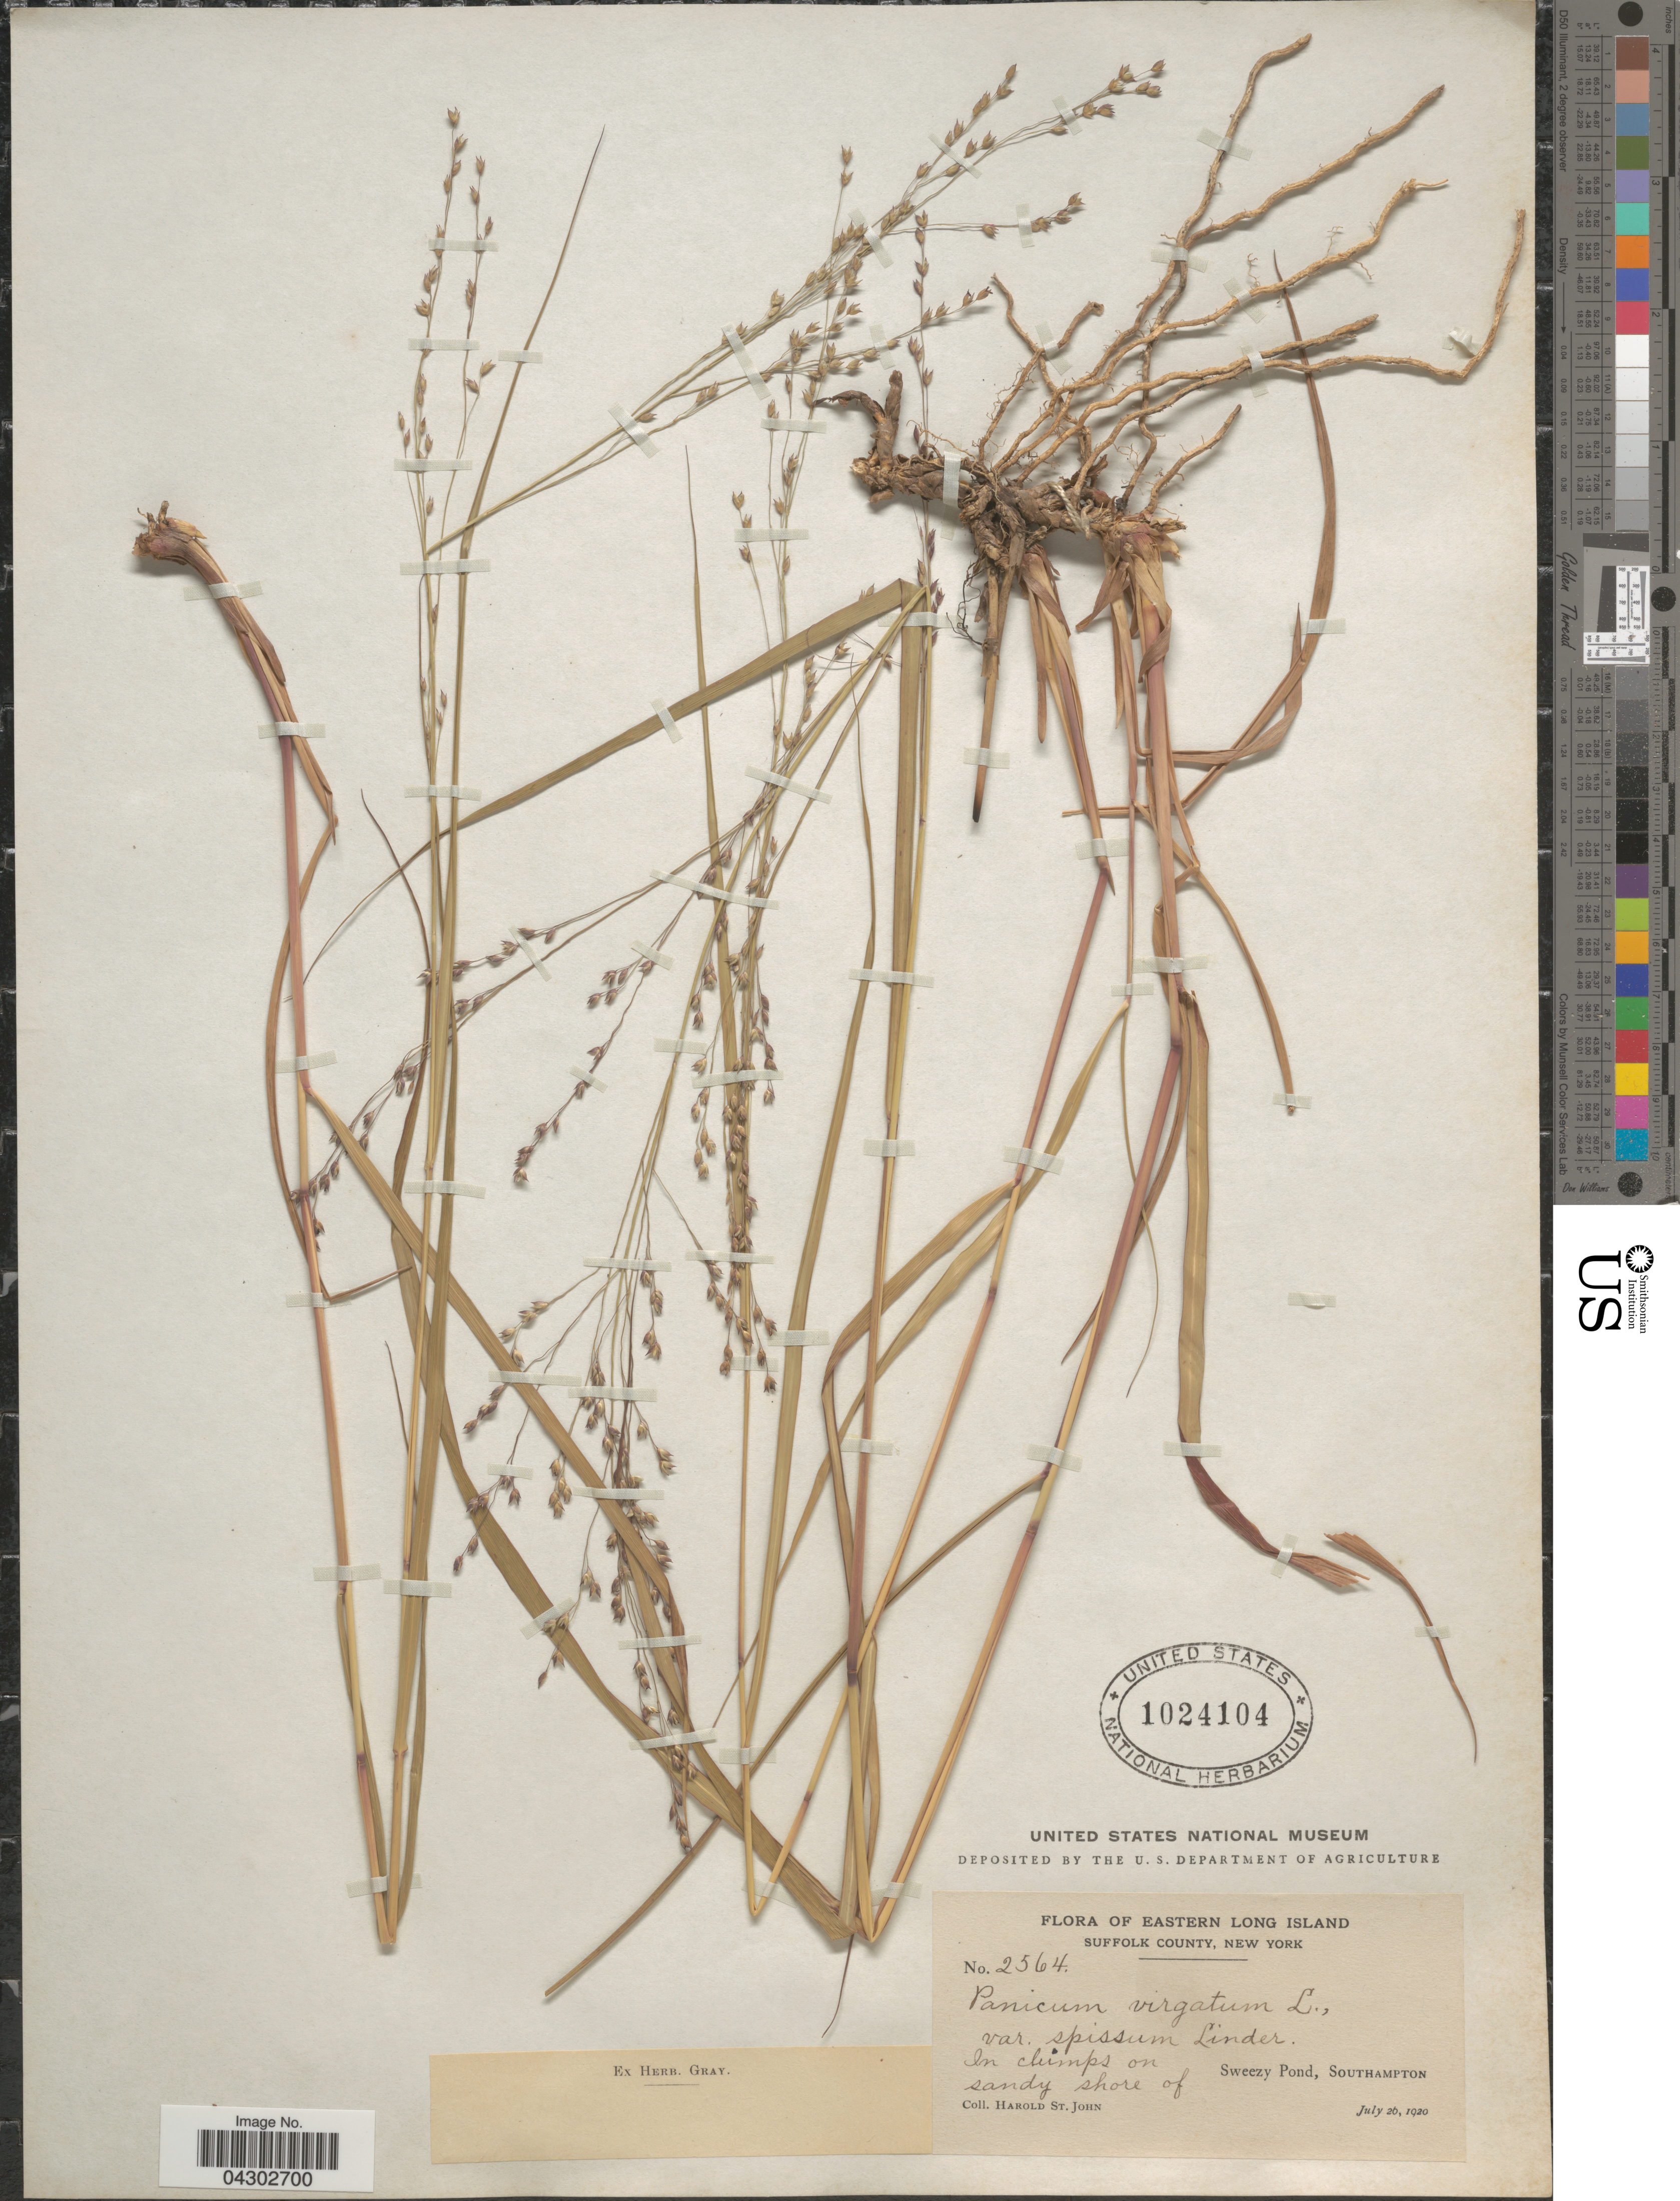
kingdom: Plantae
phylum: Tracheophyta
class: Liliopsida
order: Poales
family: Poaceae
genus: Panicum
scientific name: Panicum virgatum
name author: L.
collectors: H. St. John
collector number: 2564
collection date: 1920-07-26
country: United States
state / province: New York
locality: Eastern Long Island. Suffolk County. In clumps on sandy shore of Sweezy Pond, Southampton.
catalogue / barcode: US 1024104